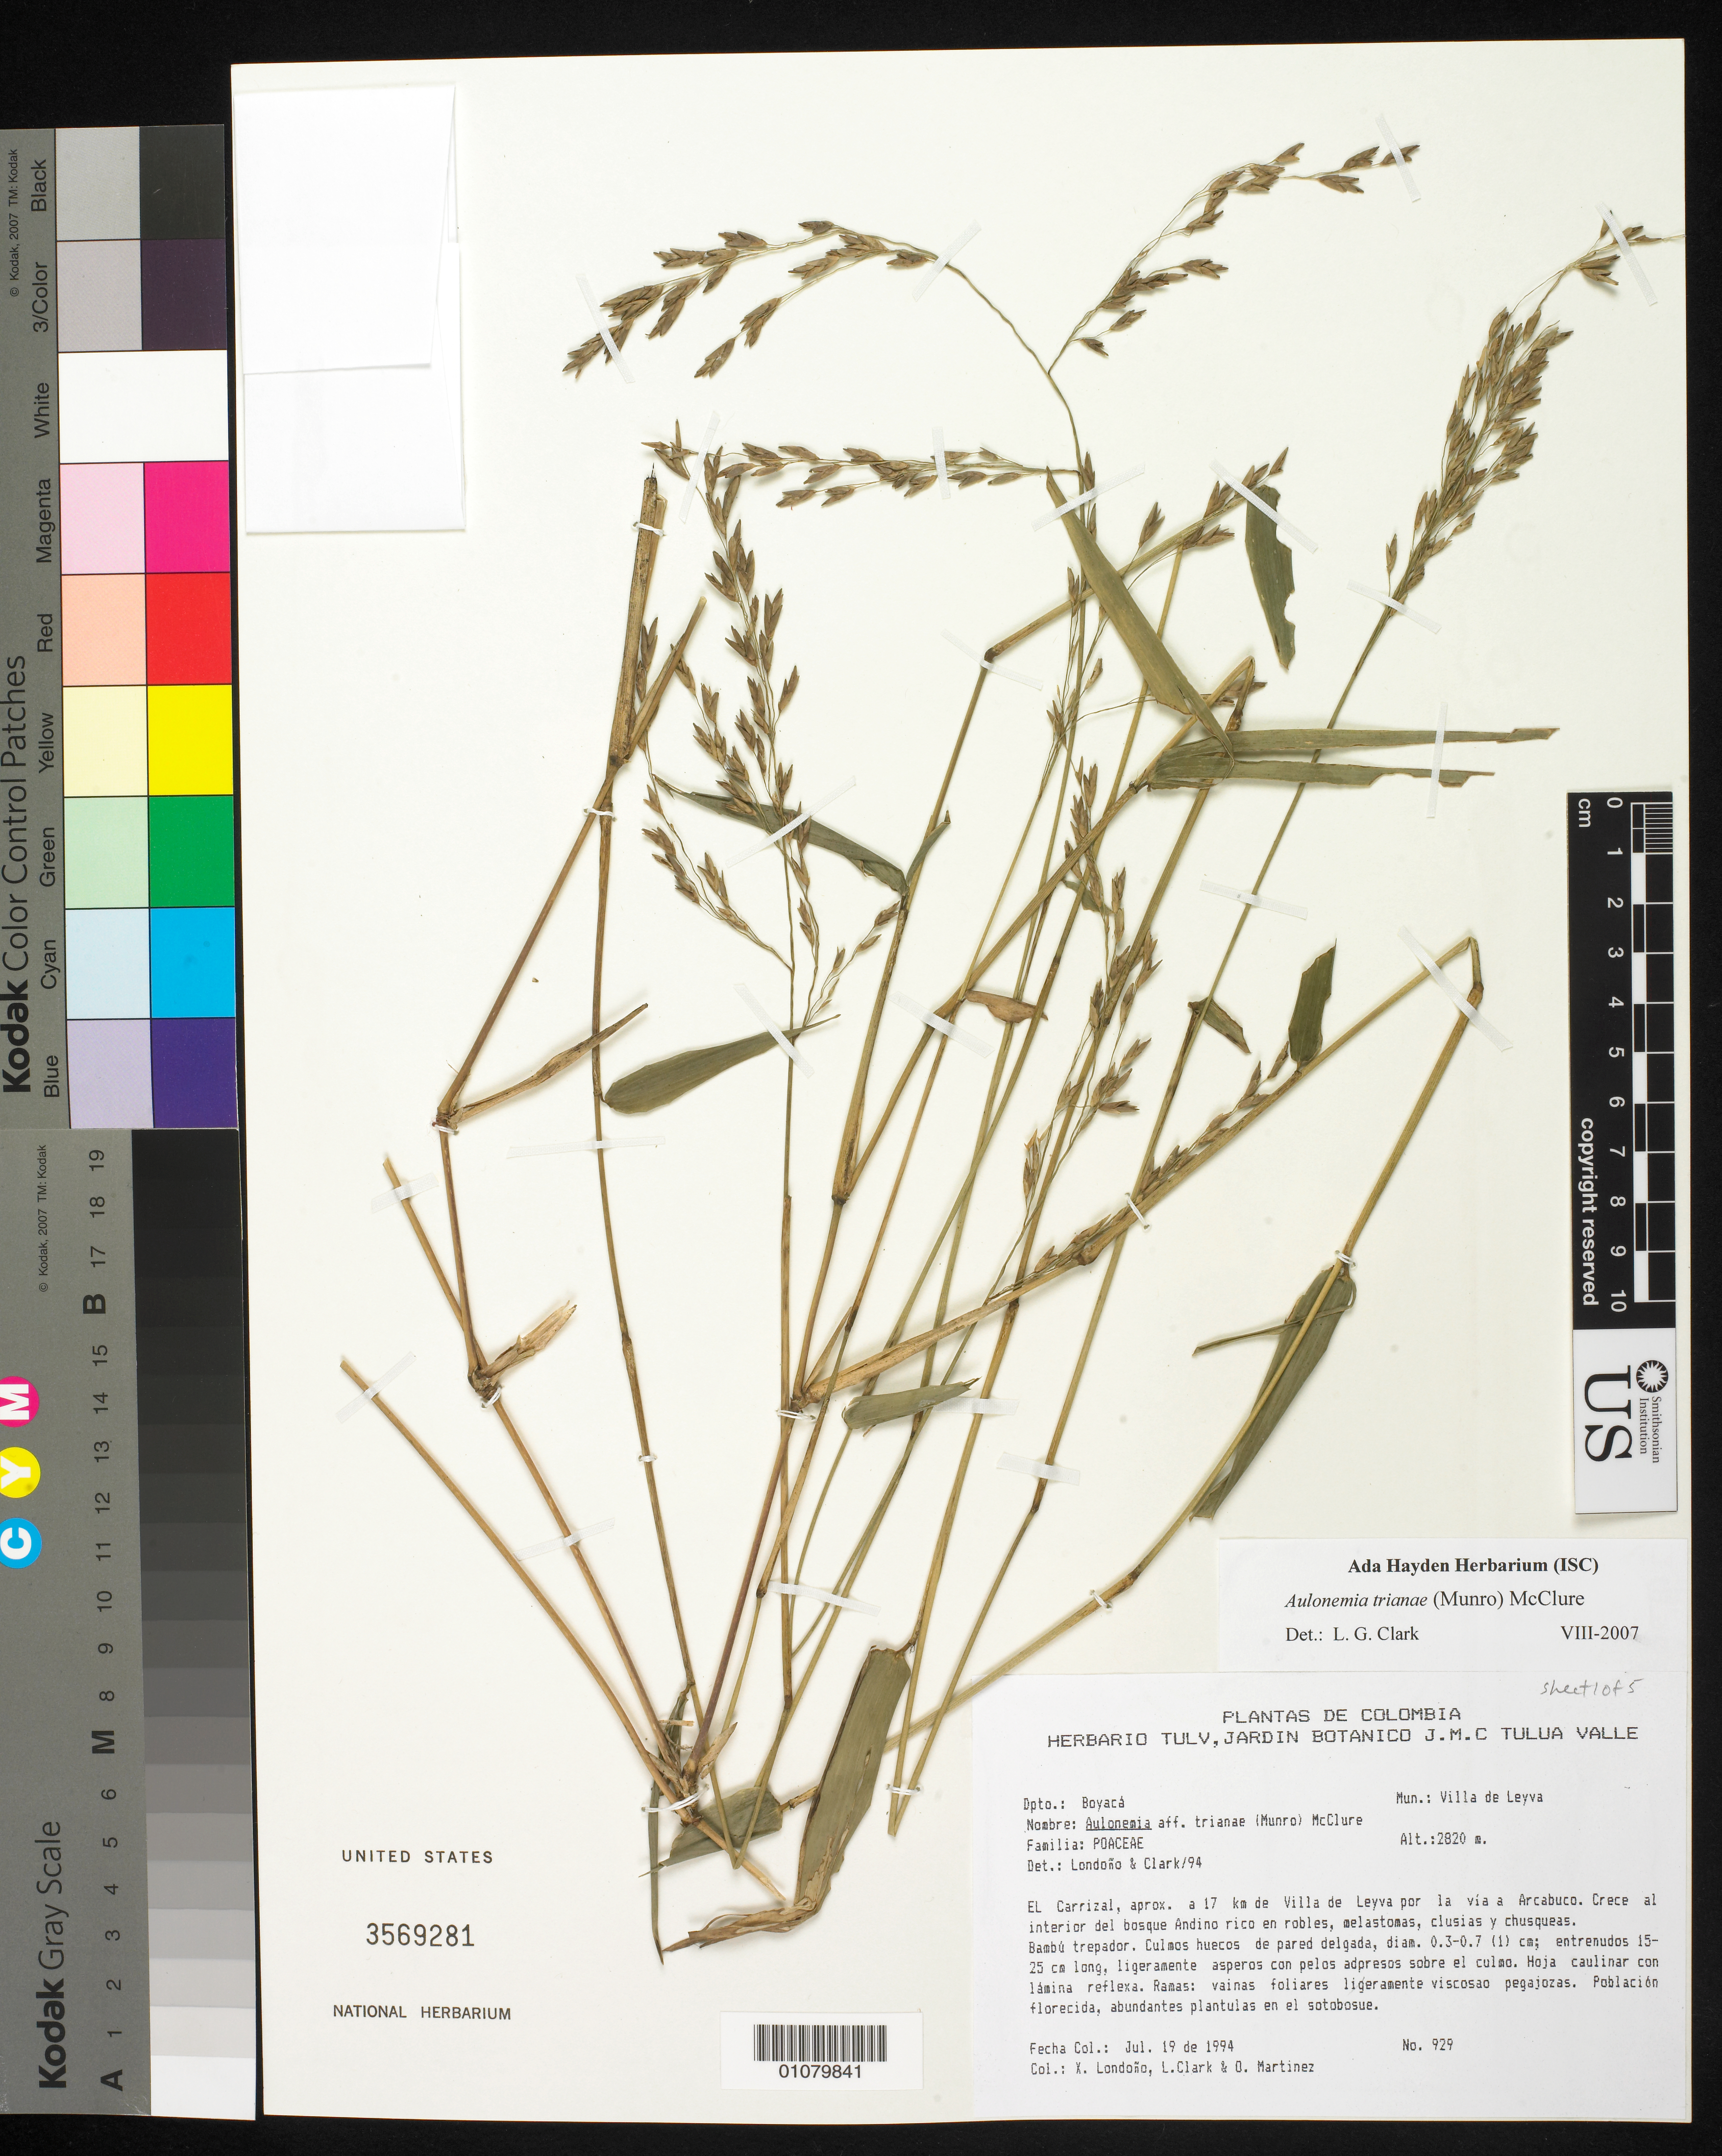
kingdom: Plantae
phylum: Tracheophyta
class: Liliopsida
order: Poales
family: Poaceae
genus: Aulonemia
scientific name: Aulonemia trianae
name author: (Munro) McClure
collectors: X. Londoño, J. L. Clark & O. Martinez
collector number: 929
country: Colombia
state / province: Boyacá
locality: El Carrizal, Villa de Leyva, via Arcabuco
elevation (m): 2820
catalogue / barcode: US 3569281